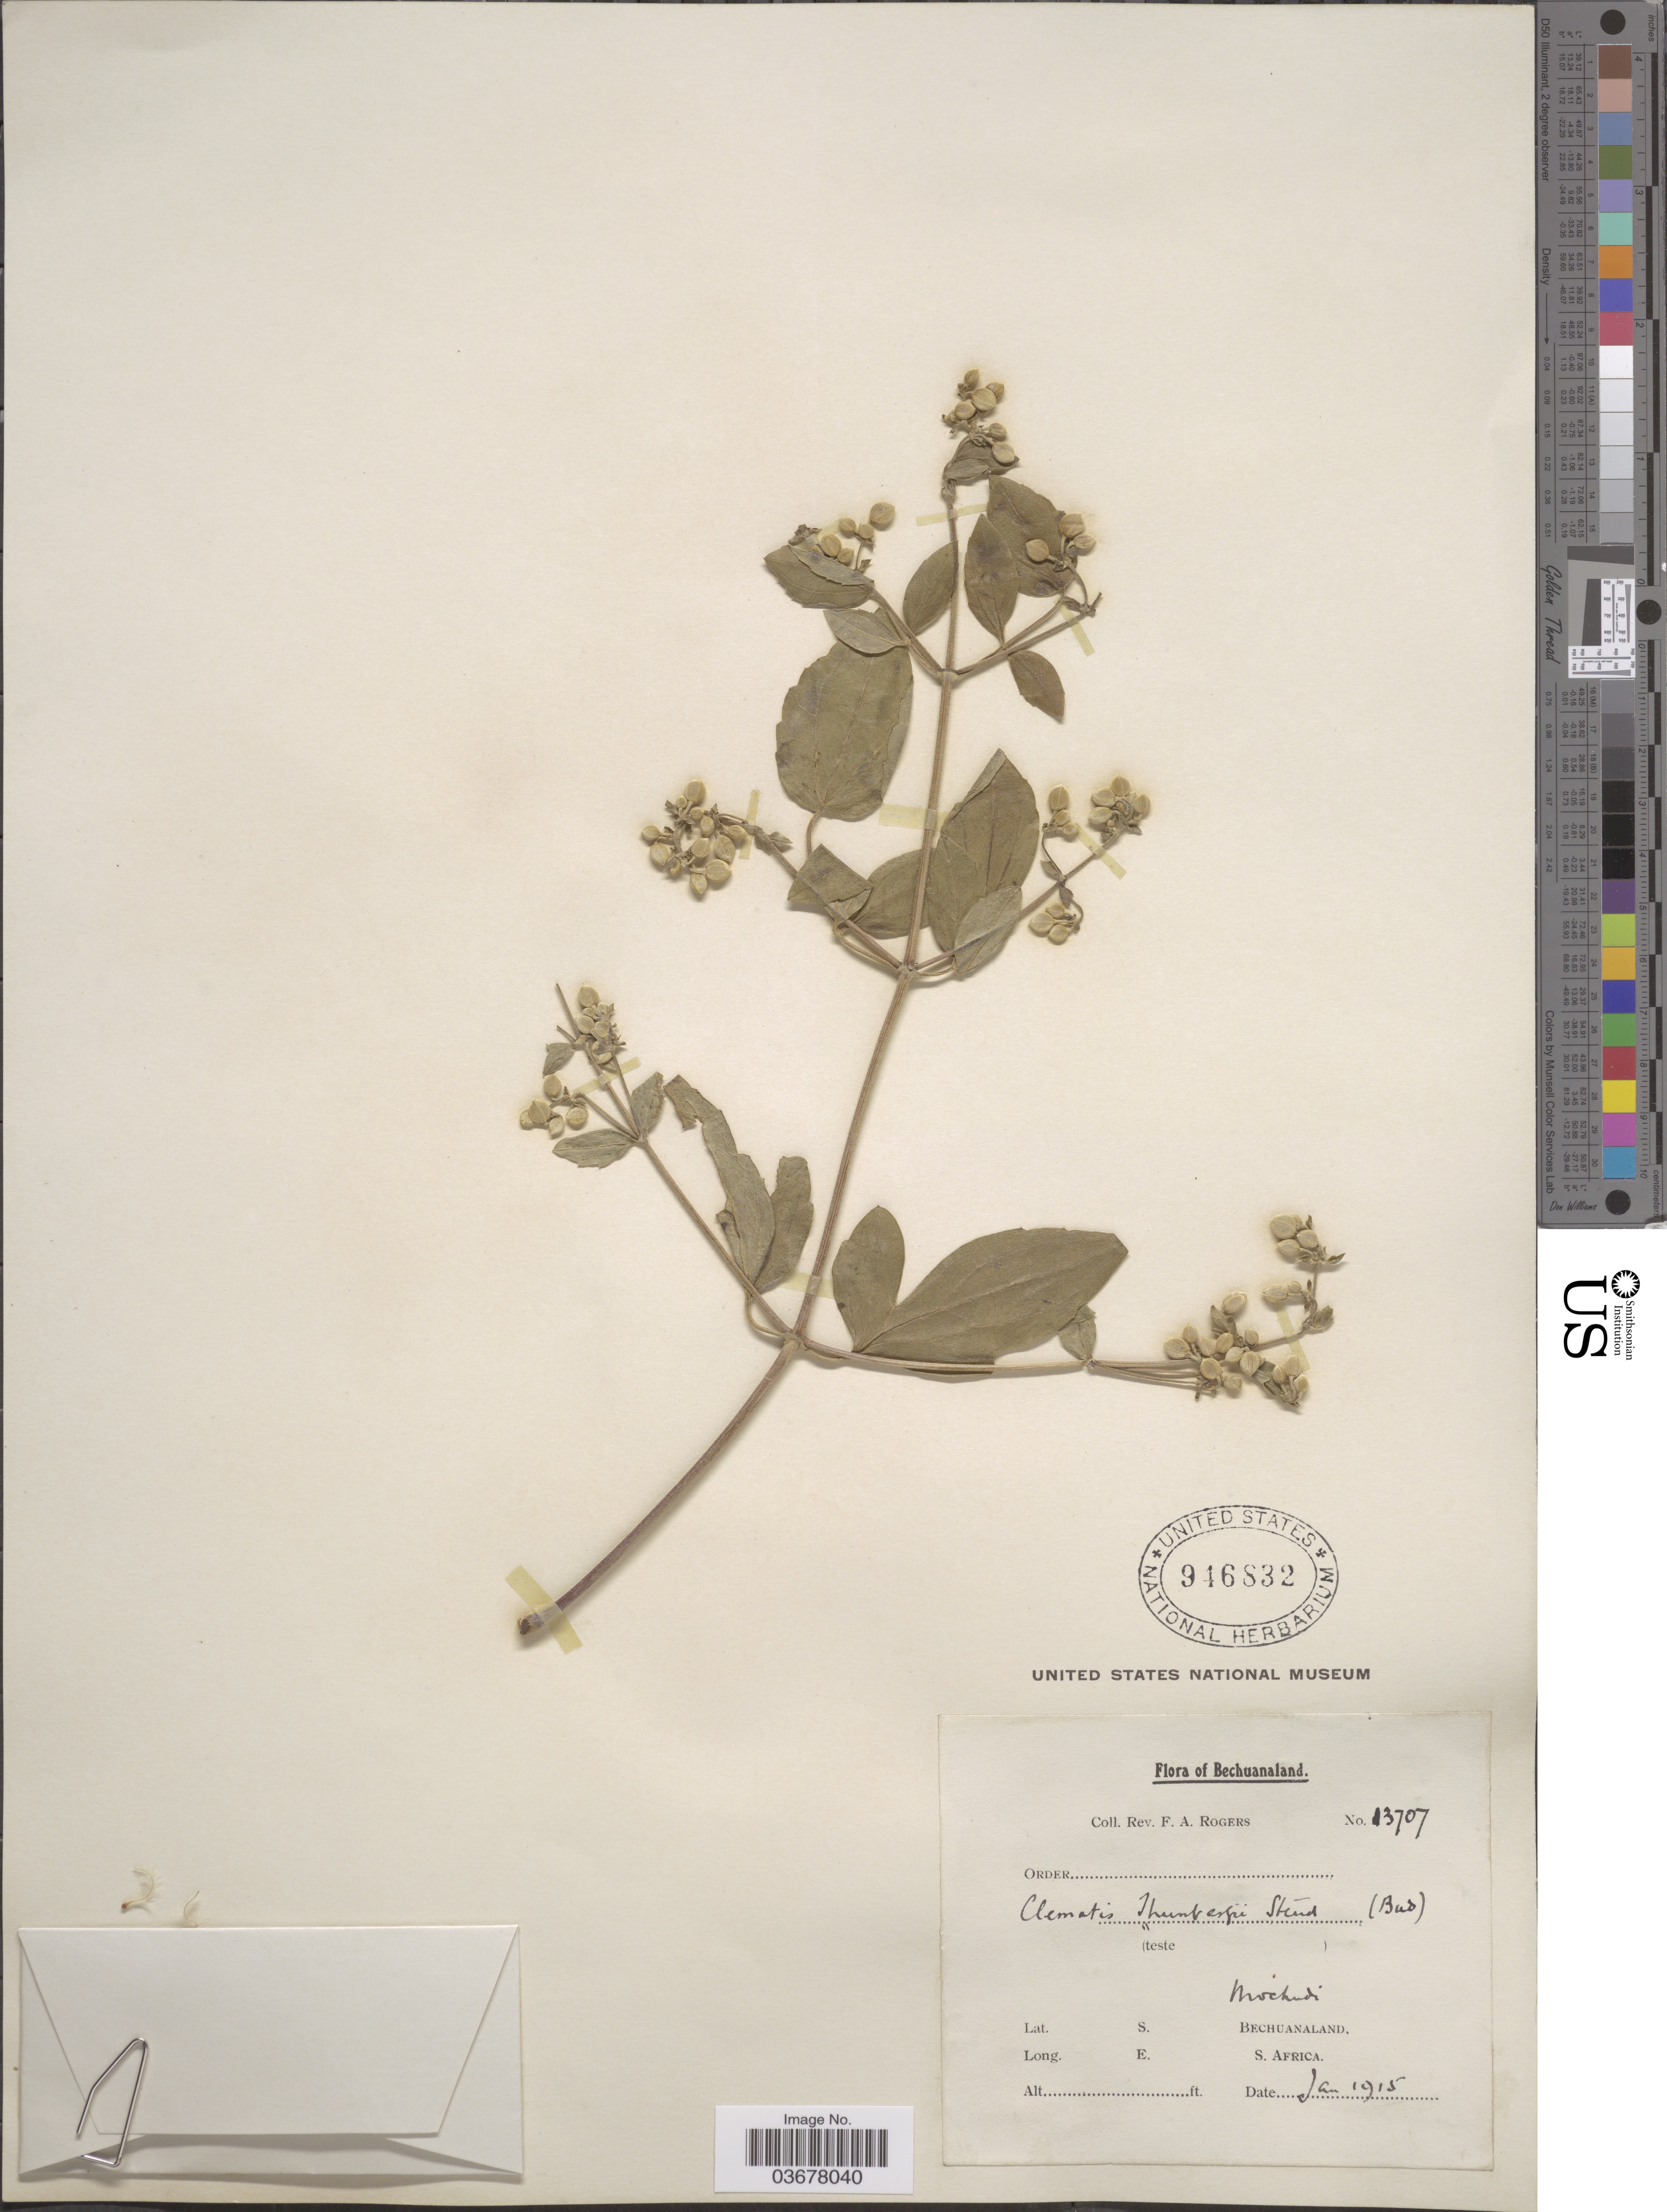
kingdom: Plantae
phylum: Tracheophyta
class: Magnoliopsida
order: Ranunculales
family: Ranunculaceae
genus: Clematis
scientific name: Clematis thunbergii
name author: Steud.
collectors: F. A. Rogers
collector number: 13707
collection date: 1915-01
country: Botswana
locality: Bechuanaland. Mochudi. S. Africa.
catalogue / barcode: US 946832